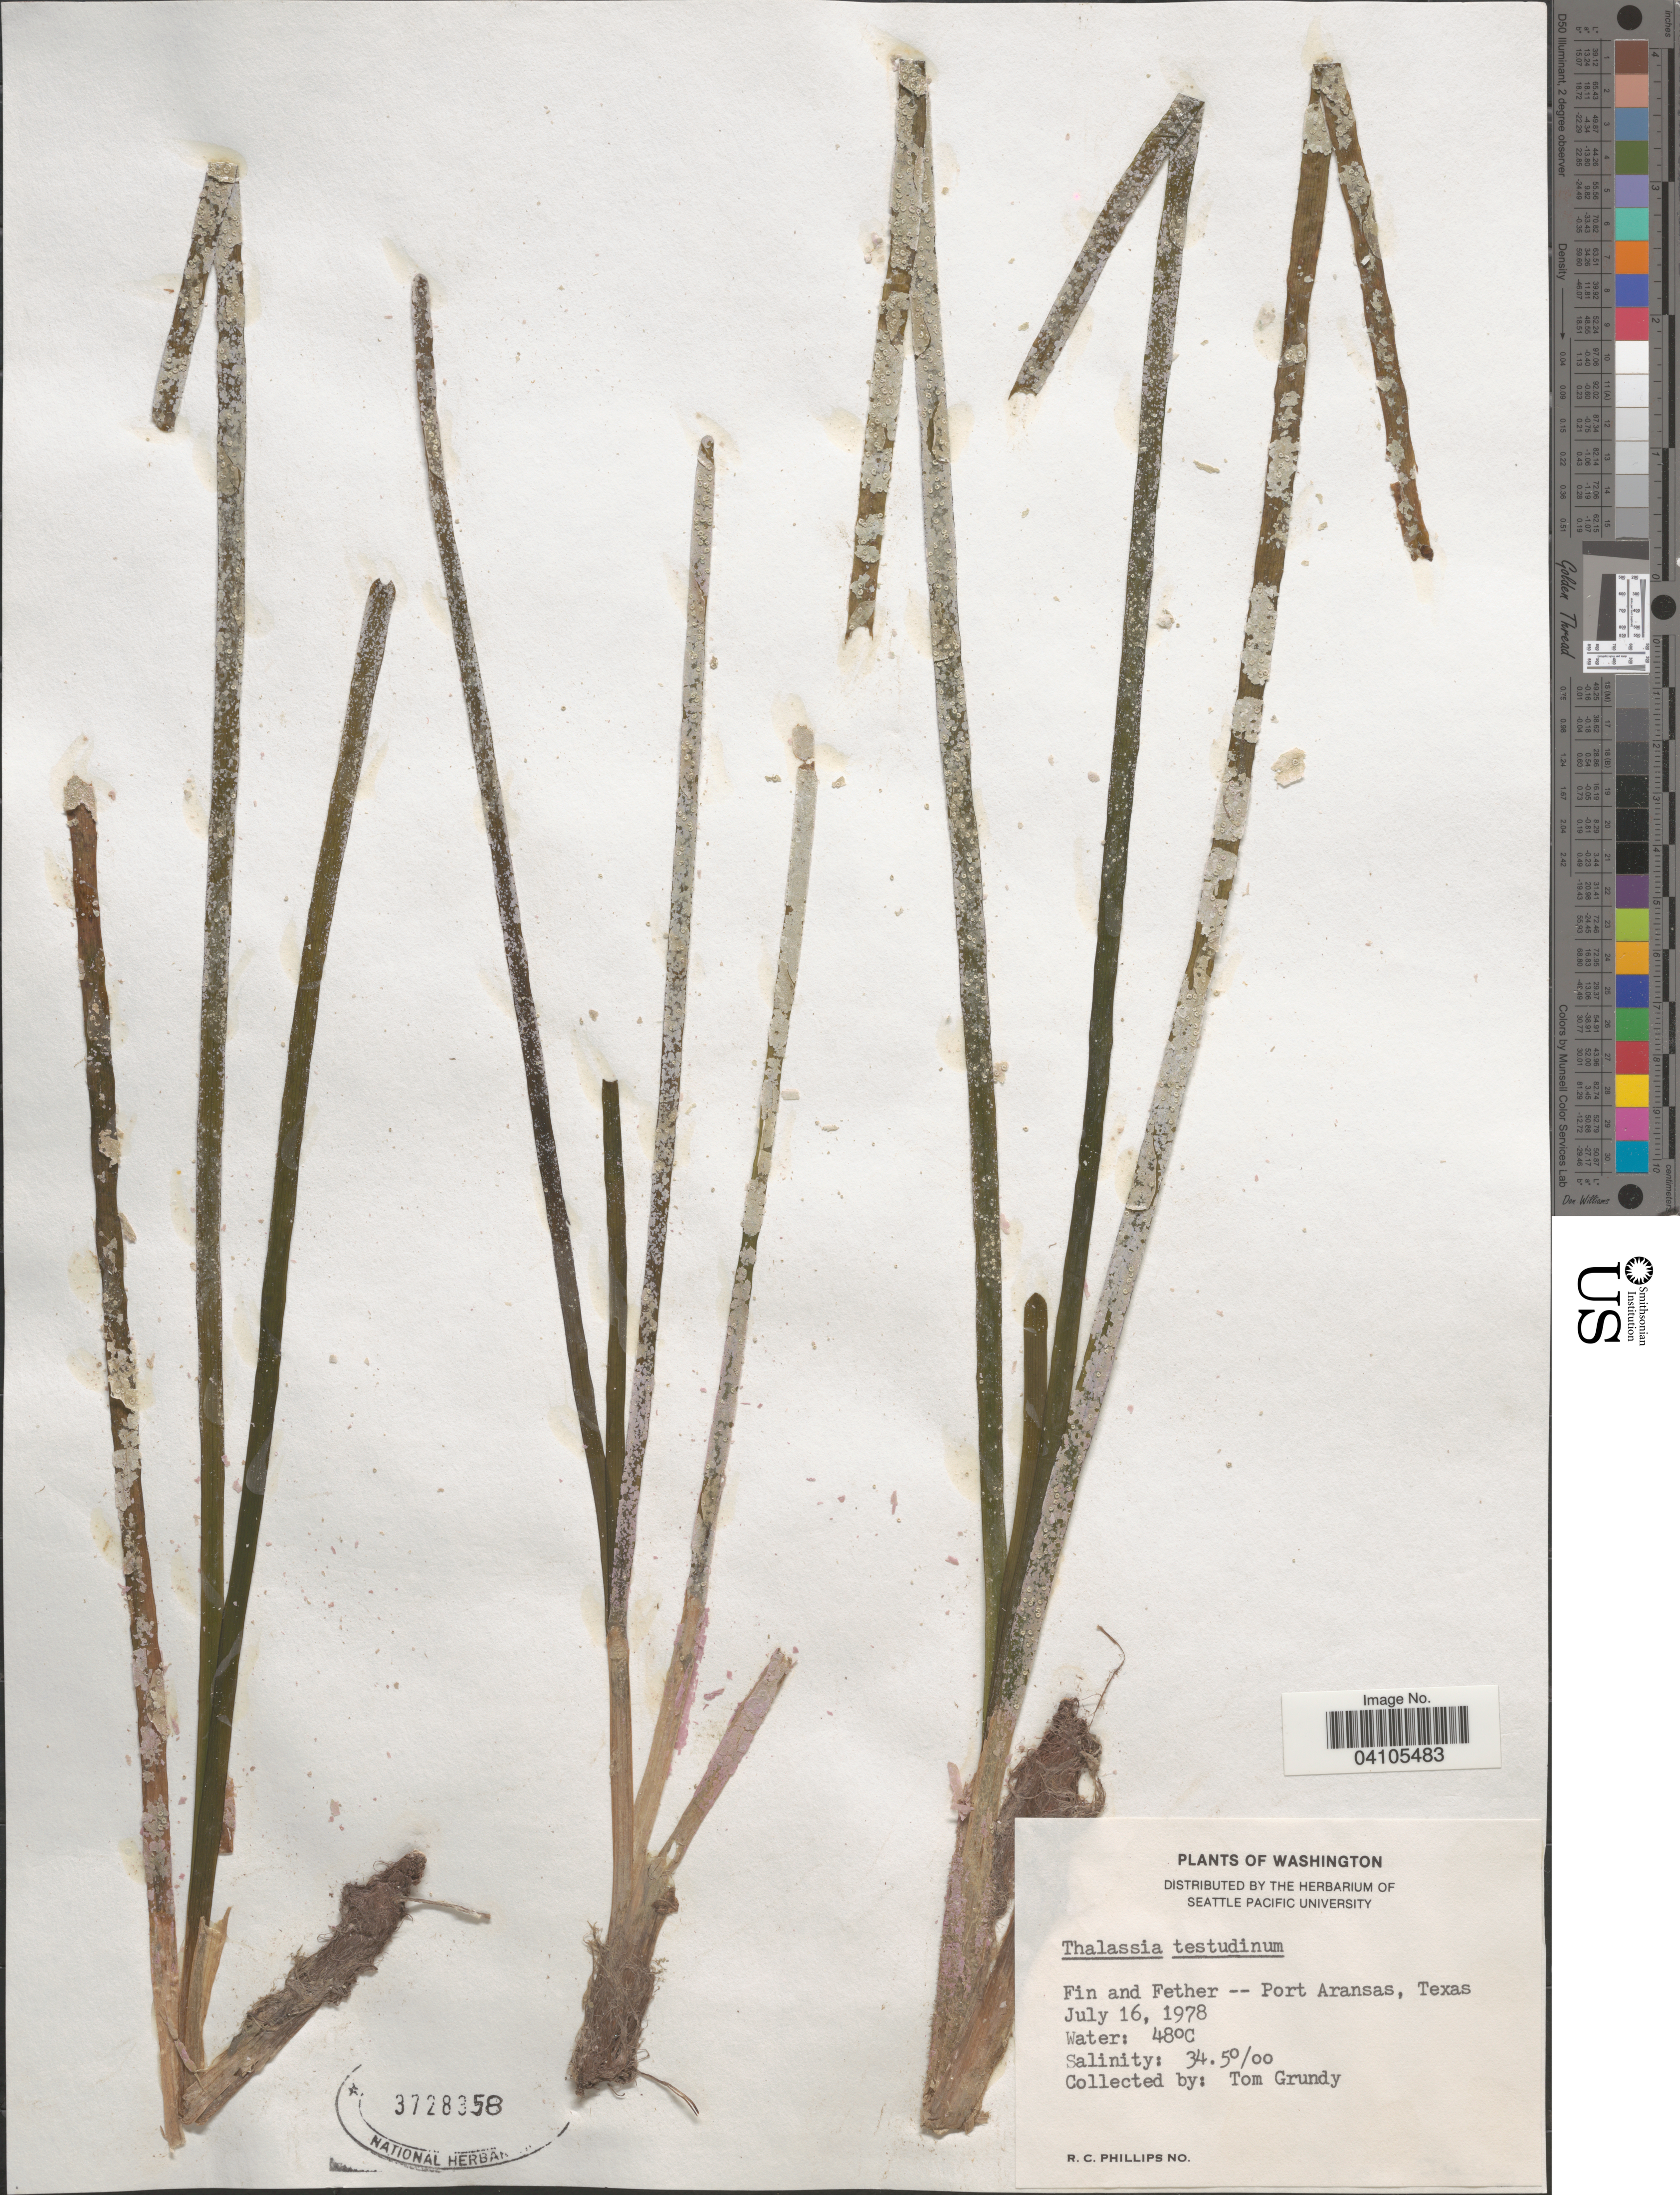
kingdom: Plantae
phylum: Tracheophyta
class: Liliopsida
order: Alismatales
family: Hydrocharitaceae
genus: Thalassia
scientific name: Thalassia testudinum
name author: Banks & Sol. ex K.D. Koenig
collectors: T. Grundy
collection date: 1978-07-16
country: United States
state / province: Texas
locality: Fin and Fether -- Port Aransas.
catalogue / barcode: US 3728358